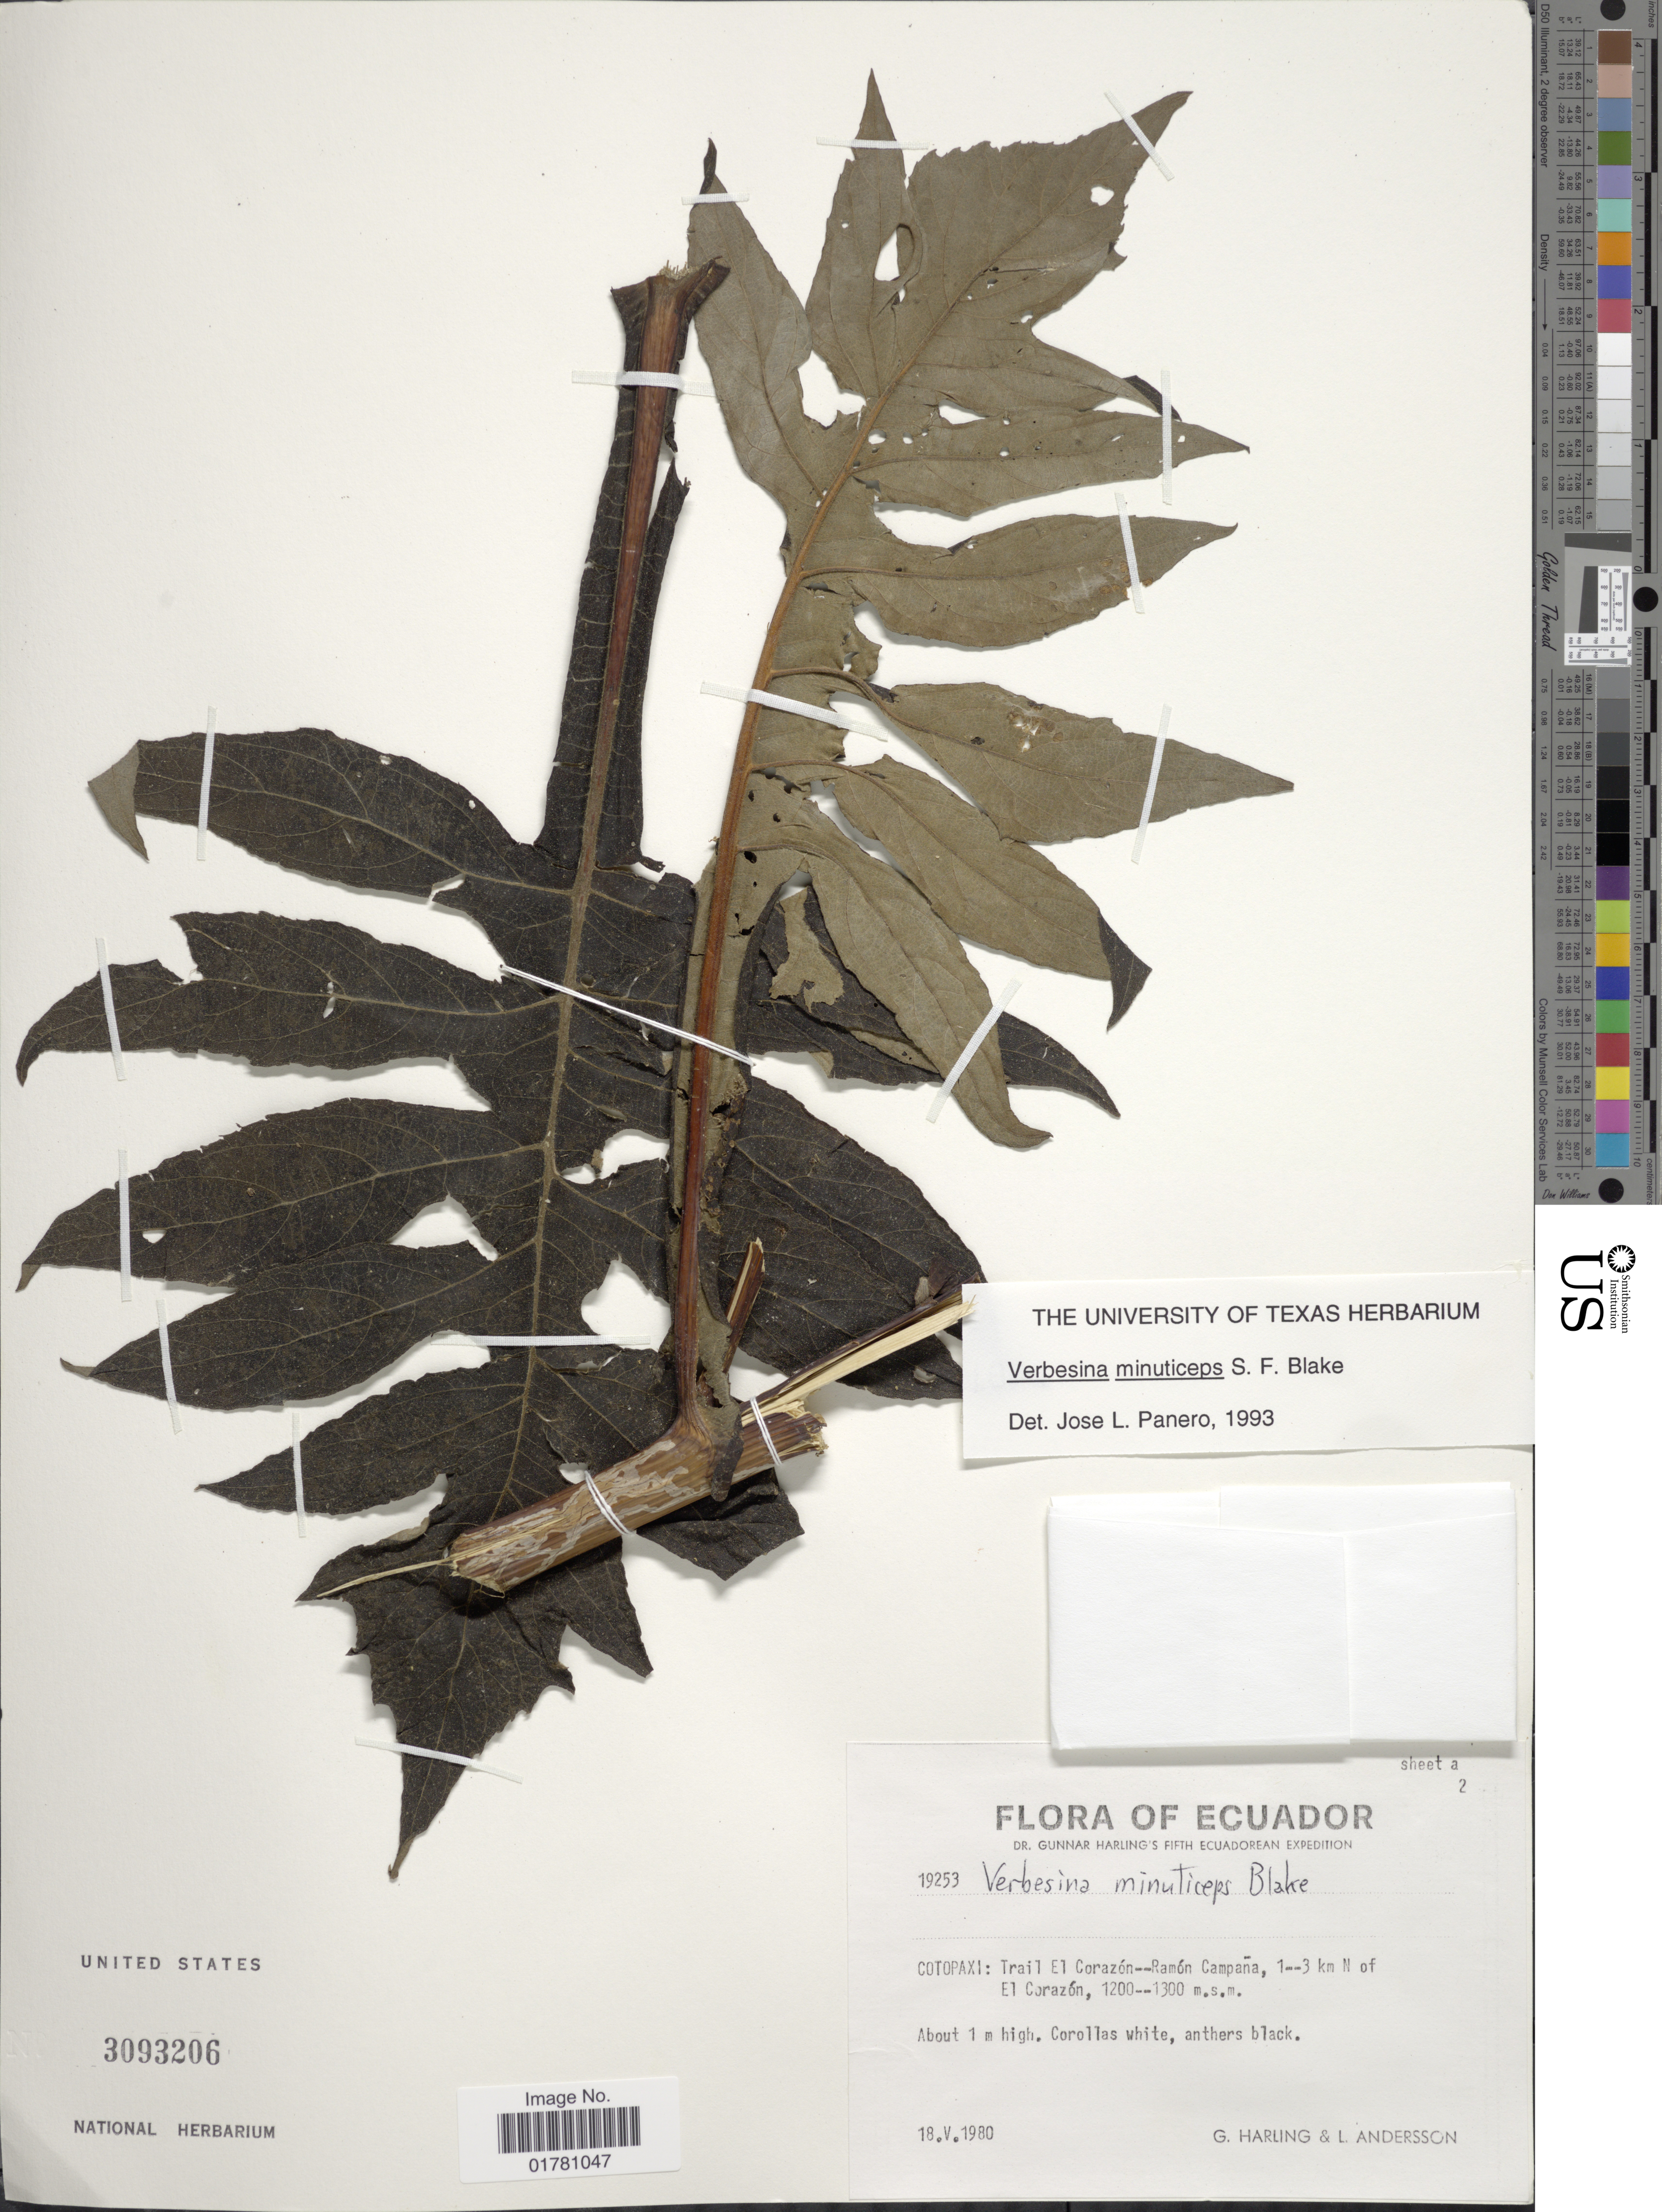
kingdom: Plantae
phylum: Tracheophyta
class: Magnoliopsida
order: Asterales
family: Asteraceae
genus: Verbesina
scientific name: Verbesina minuticeps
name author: S.F. Blake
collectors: G. Harling & L. Andersson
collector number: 19253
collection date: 1980-05-18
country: Ecuador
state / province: Cotopaxi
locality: Trail El Corazón--Ramón, 1--3 km N of El Corazón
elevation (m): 1200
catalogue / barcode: US 3093206